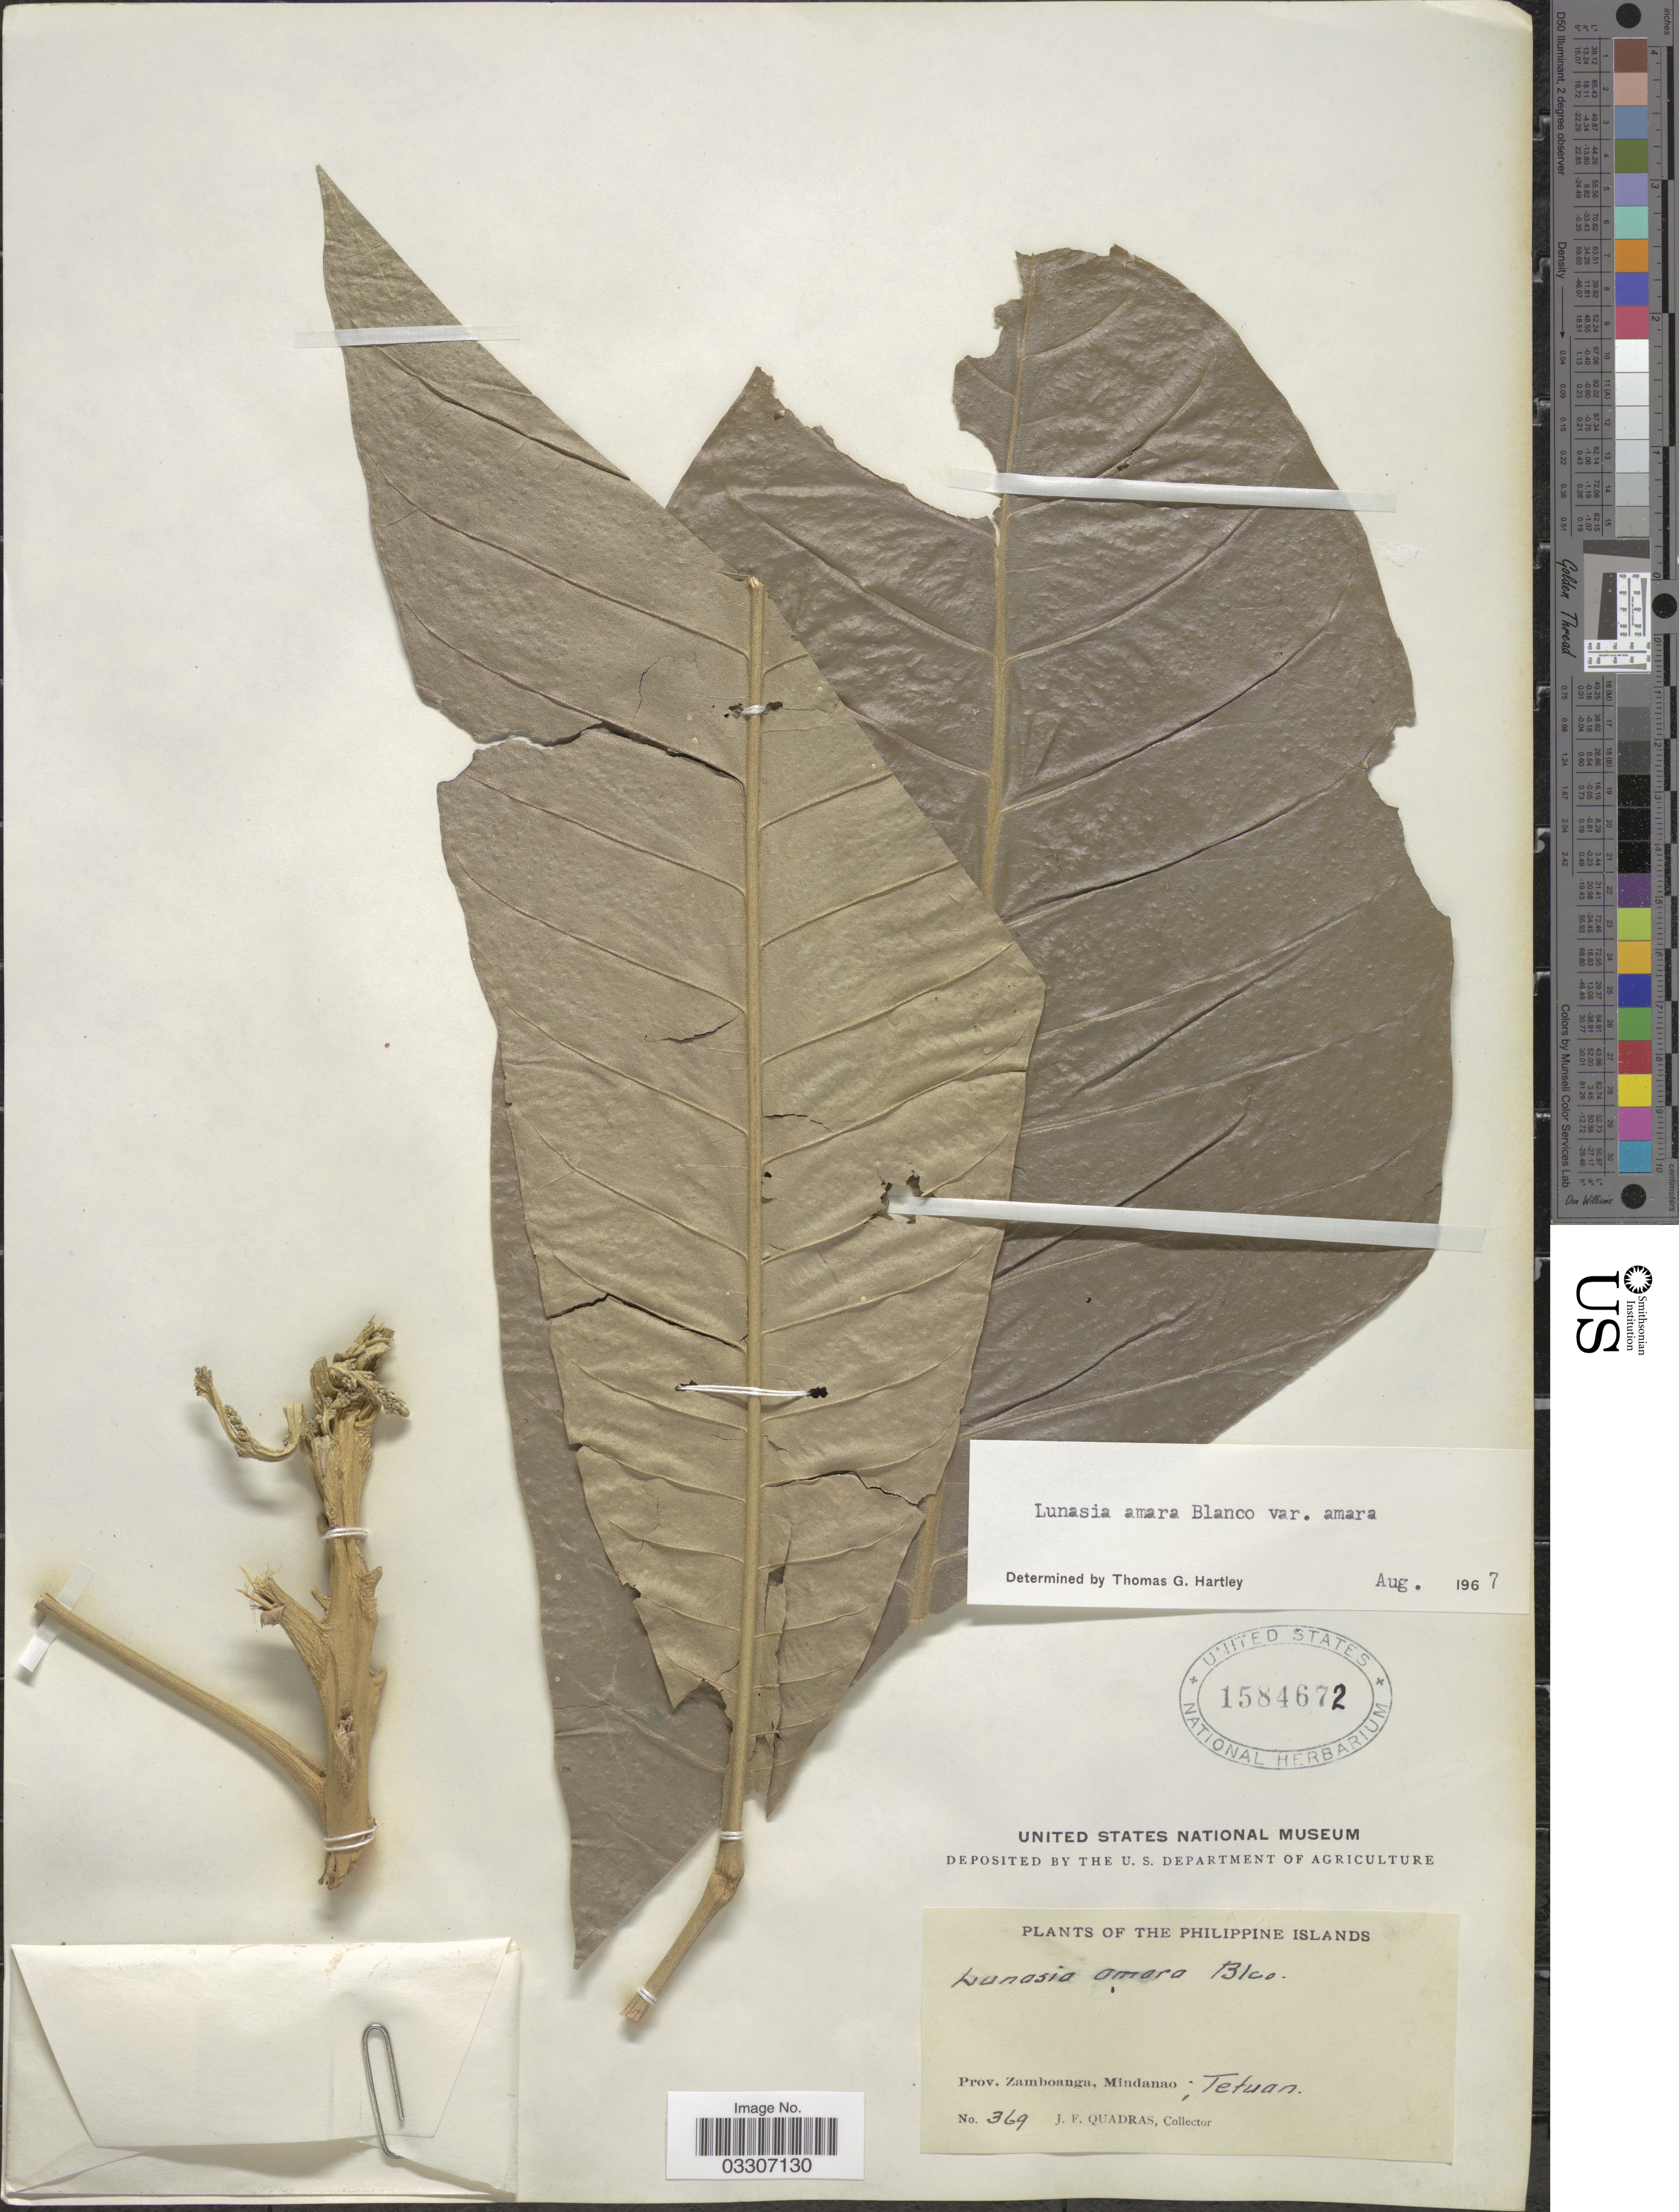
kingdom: Plantae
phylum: Tracheophyta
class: Magnoliopsida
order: Sapindales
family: Rutaceae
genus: Lunasia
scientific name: Lunasia amara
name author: Blanco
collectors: J. Quadras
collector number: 369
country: Philippines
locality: Prov. Zamboanga, Mindanao; Tetuan.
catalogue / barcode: US 1584672